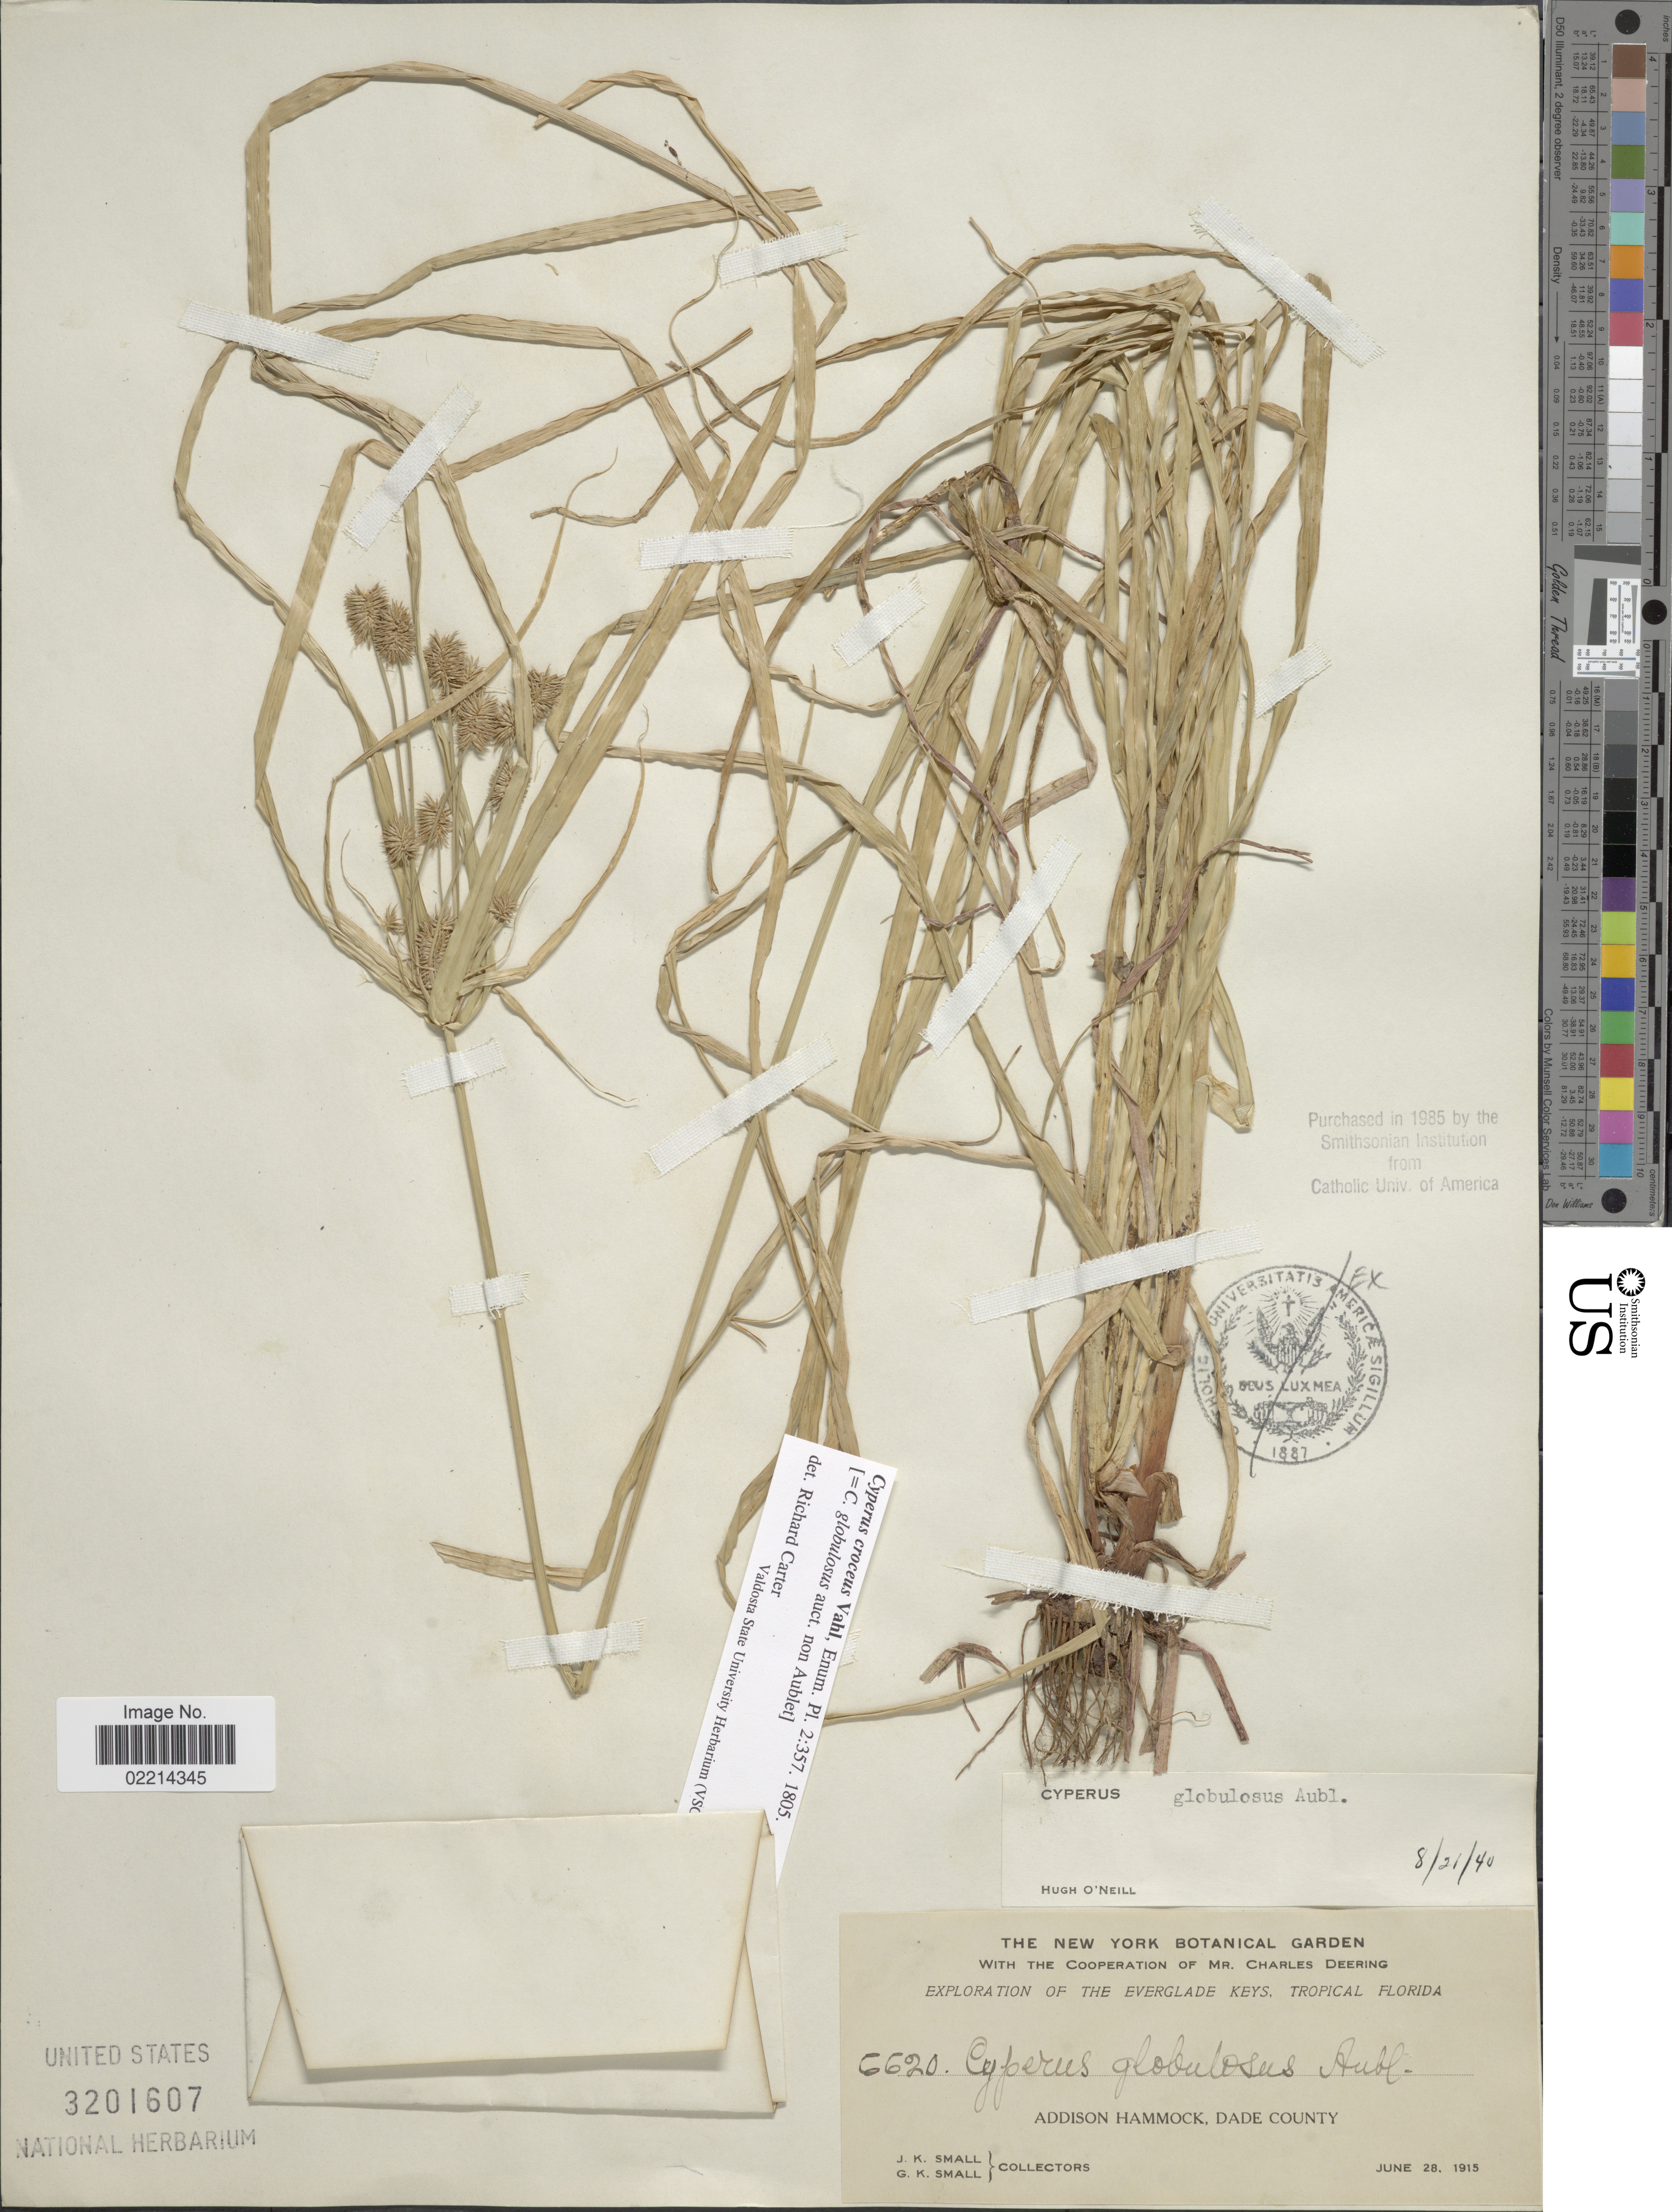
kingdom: Plantae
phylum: Tracheophyta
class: Liliopsida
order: Poales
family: Cyperaceae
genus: Cyperus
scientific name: Cyperus croceus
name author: Vahl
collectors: J. K. Small & G. K. Small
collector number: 6620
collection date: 1915-06-28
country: United States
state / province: Florida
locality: The Everglades Keys, Tropical Florida, Addison Hammock, Dade County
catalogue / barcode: US 3201607